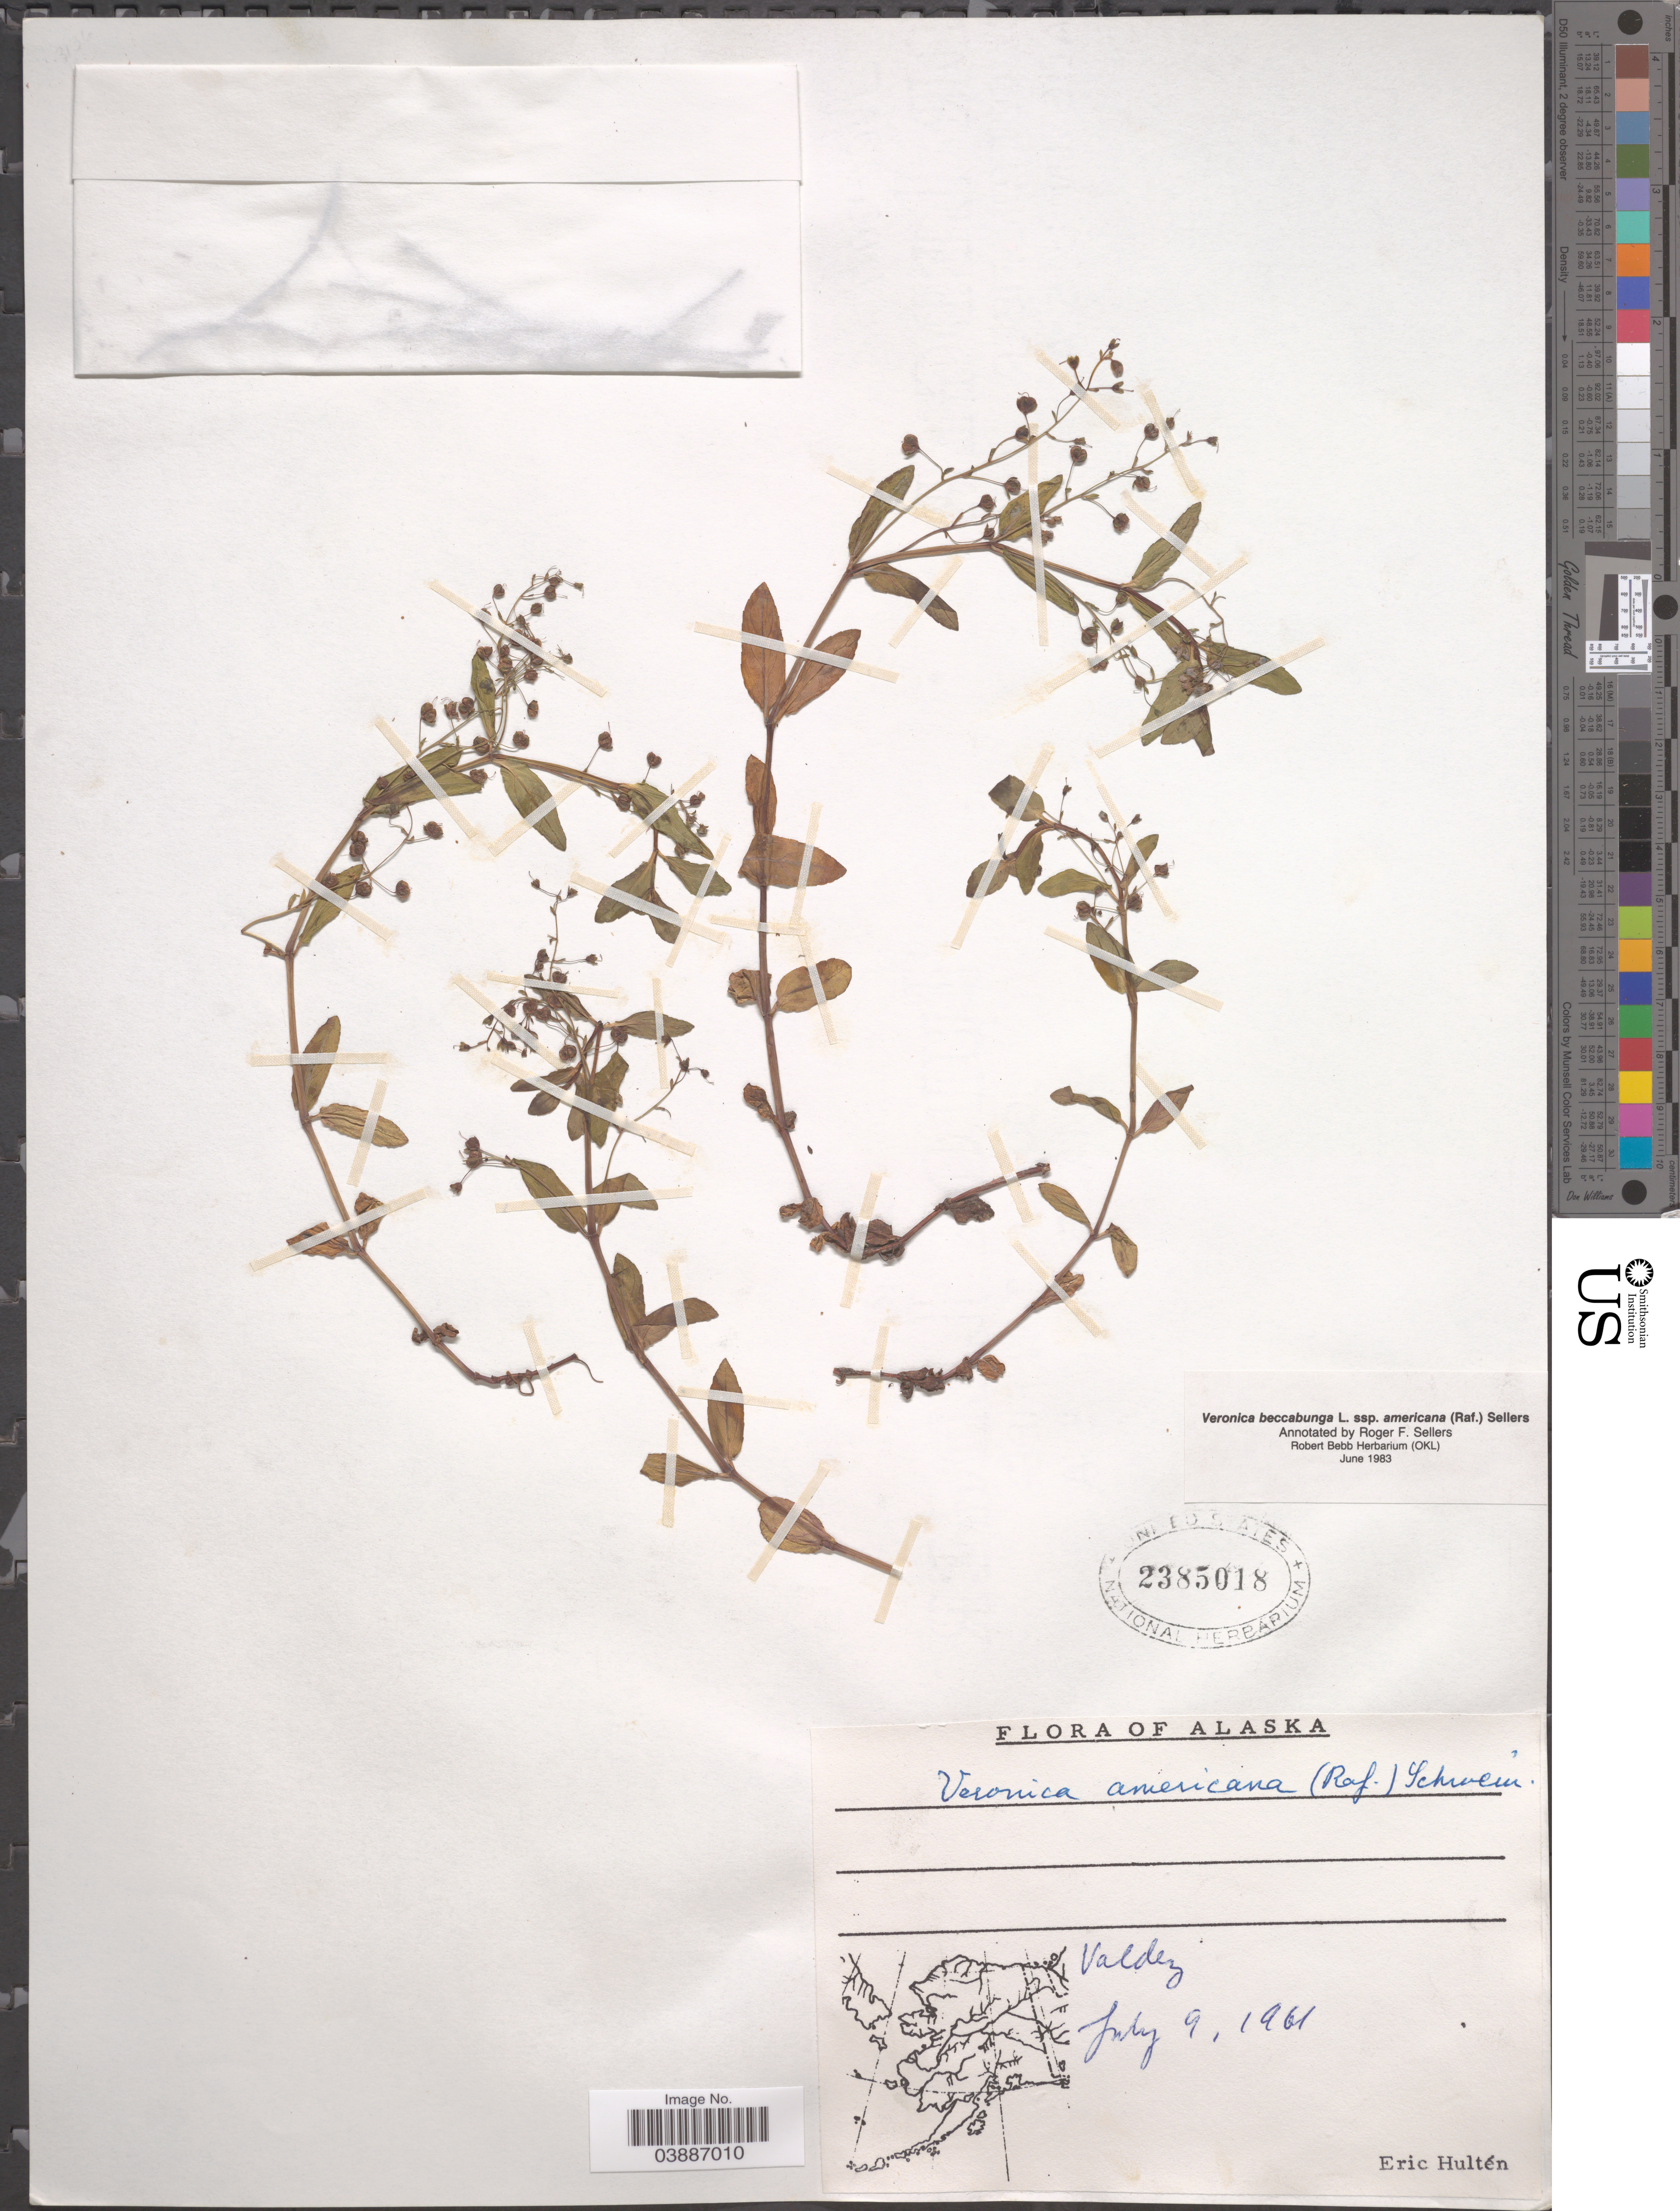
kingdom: Plantae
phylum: Tracheophyta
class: Magnoliopsida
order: Lamiales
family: Plantaginaceae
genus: Veronica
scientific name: Veronica beccabunga subsp. americana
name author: Raf.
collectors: E. G. Hultén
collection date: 1961-07-09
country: United States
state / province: Alaska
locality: Valdez.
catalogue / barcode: US 2385018